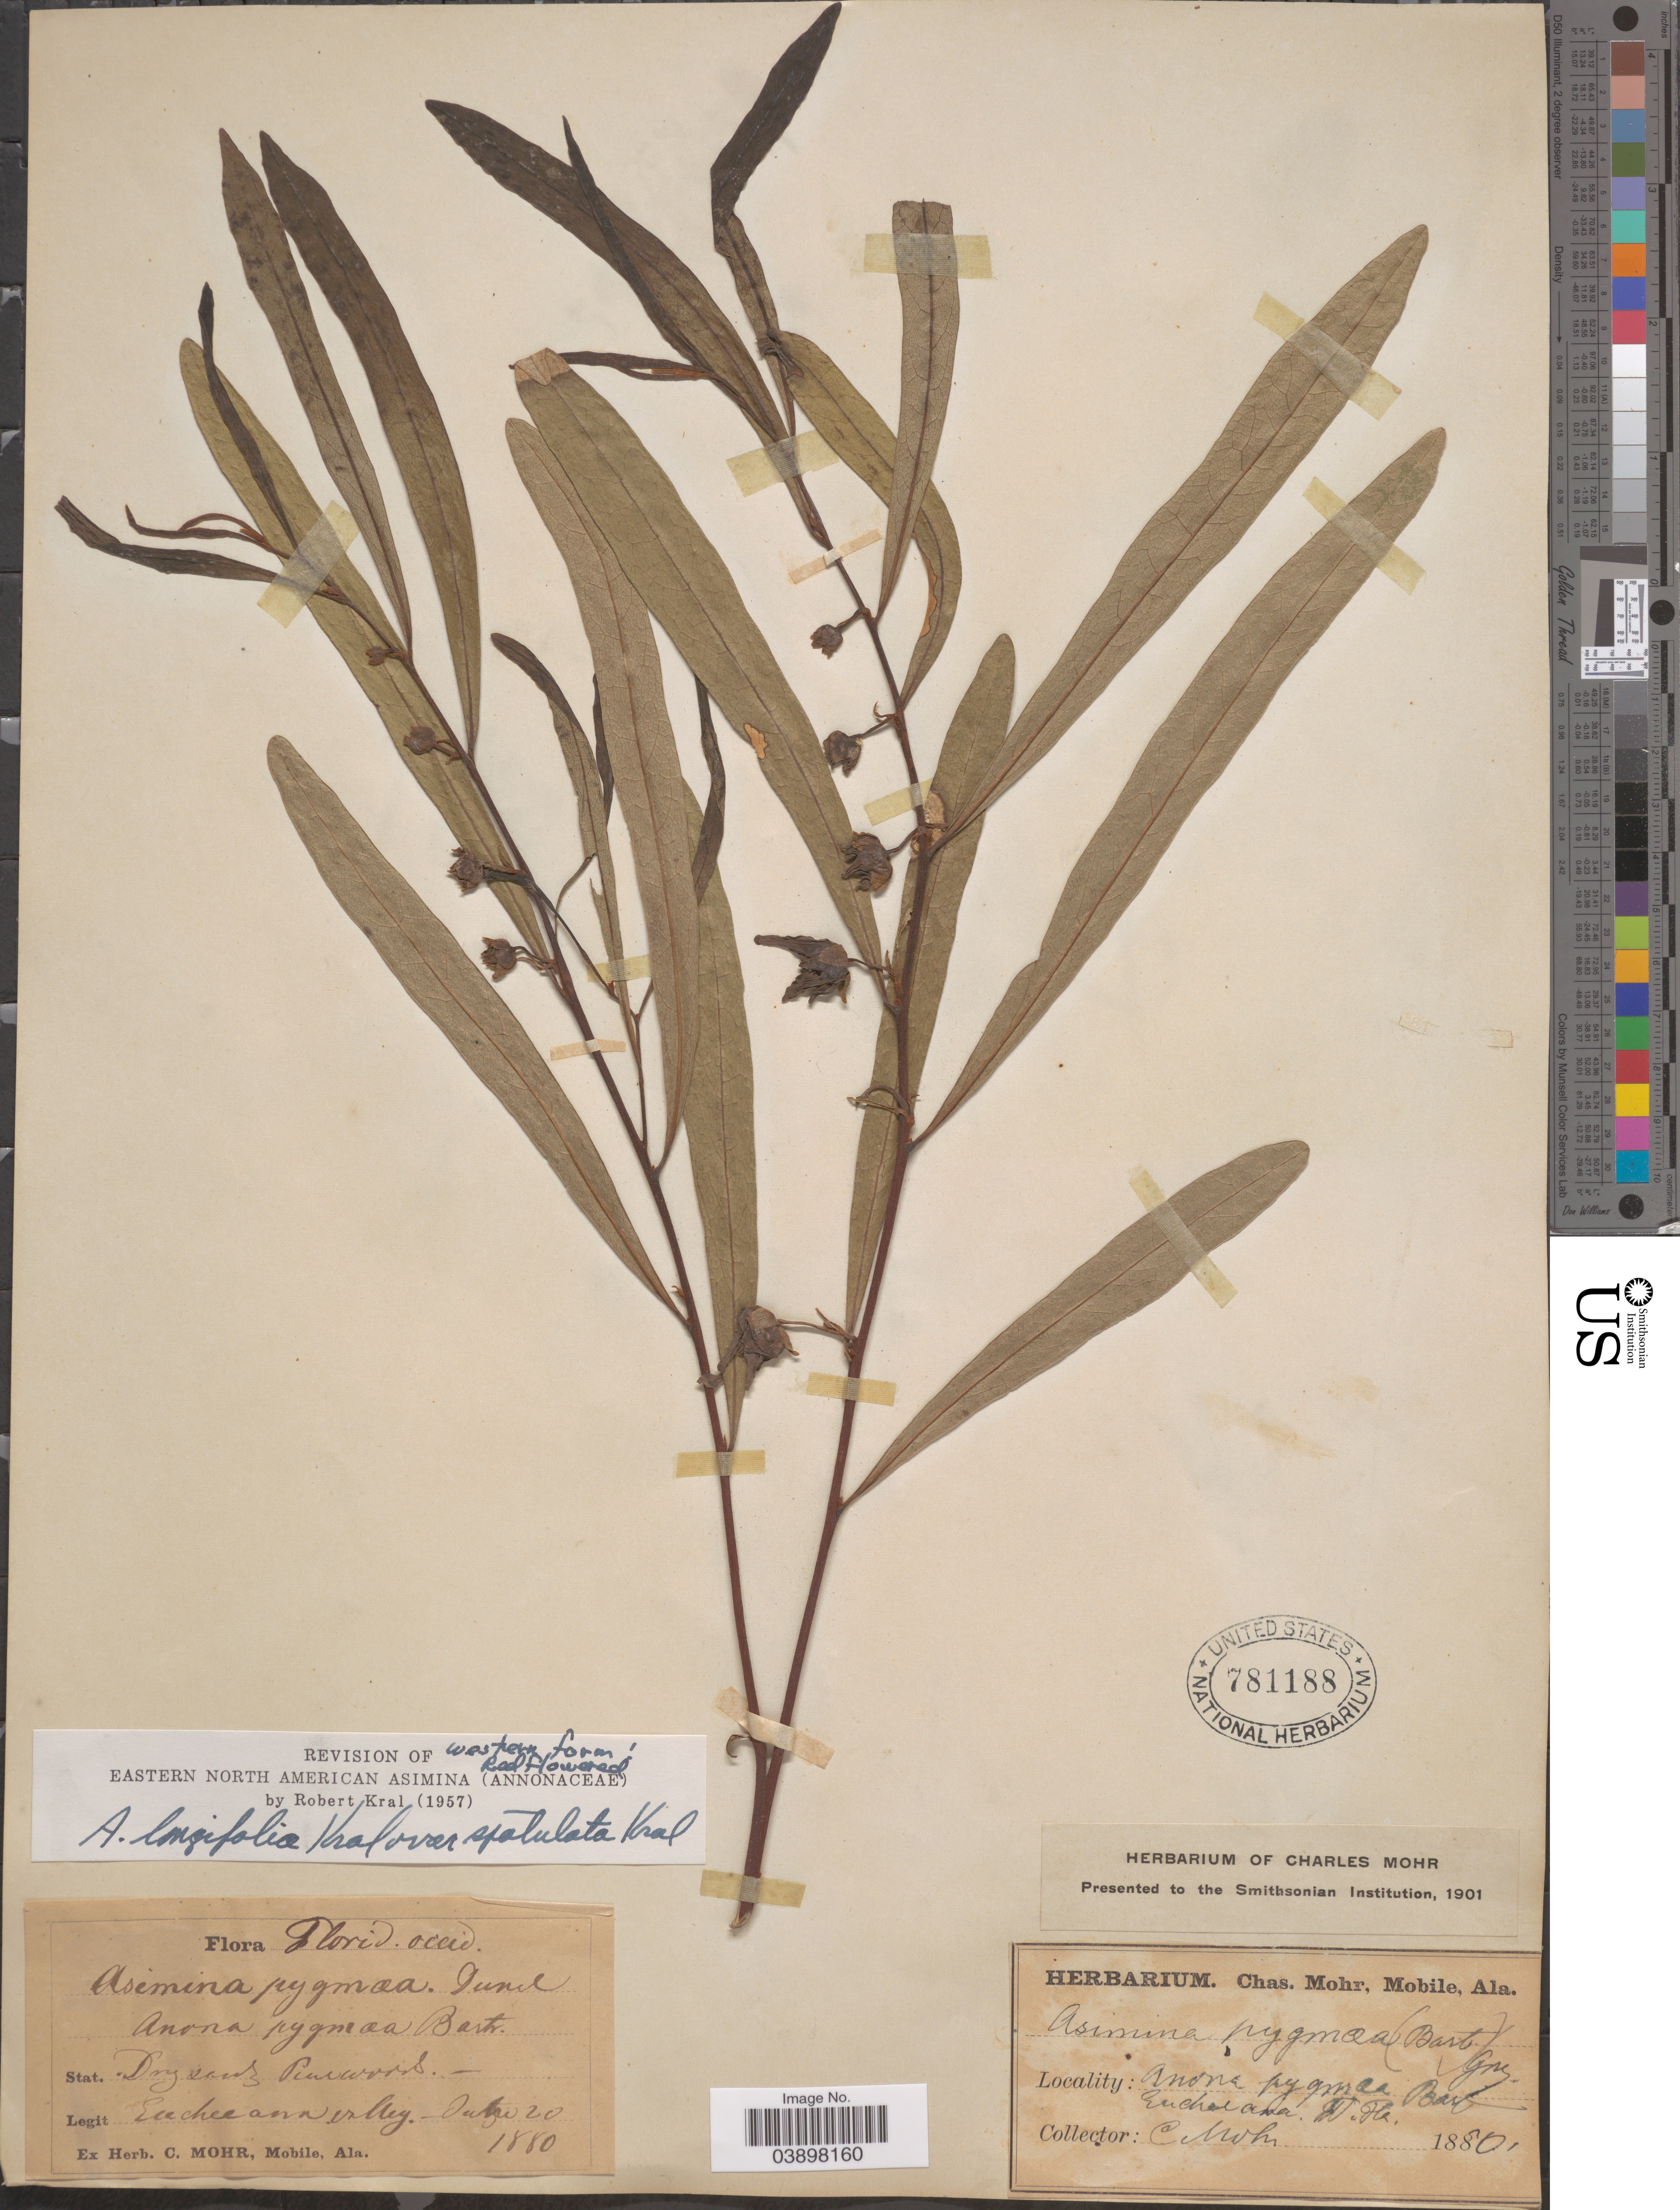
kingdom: Plantae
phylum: Tracheophyta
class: Magnoliopsida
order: Magnoliales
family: Annonaceae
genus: Asimina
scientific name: Asimina longifolia var. spatulata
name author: Kral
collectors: Mohr, C. T. (herbarium)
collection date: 1880-07-20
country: United States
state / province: Florida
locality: Eucheana valley. W. Fla.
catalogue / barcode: US 781188